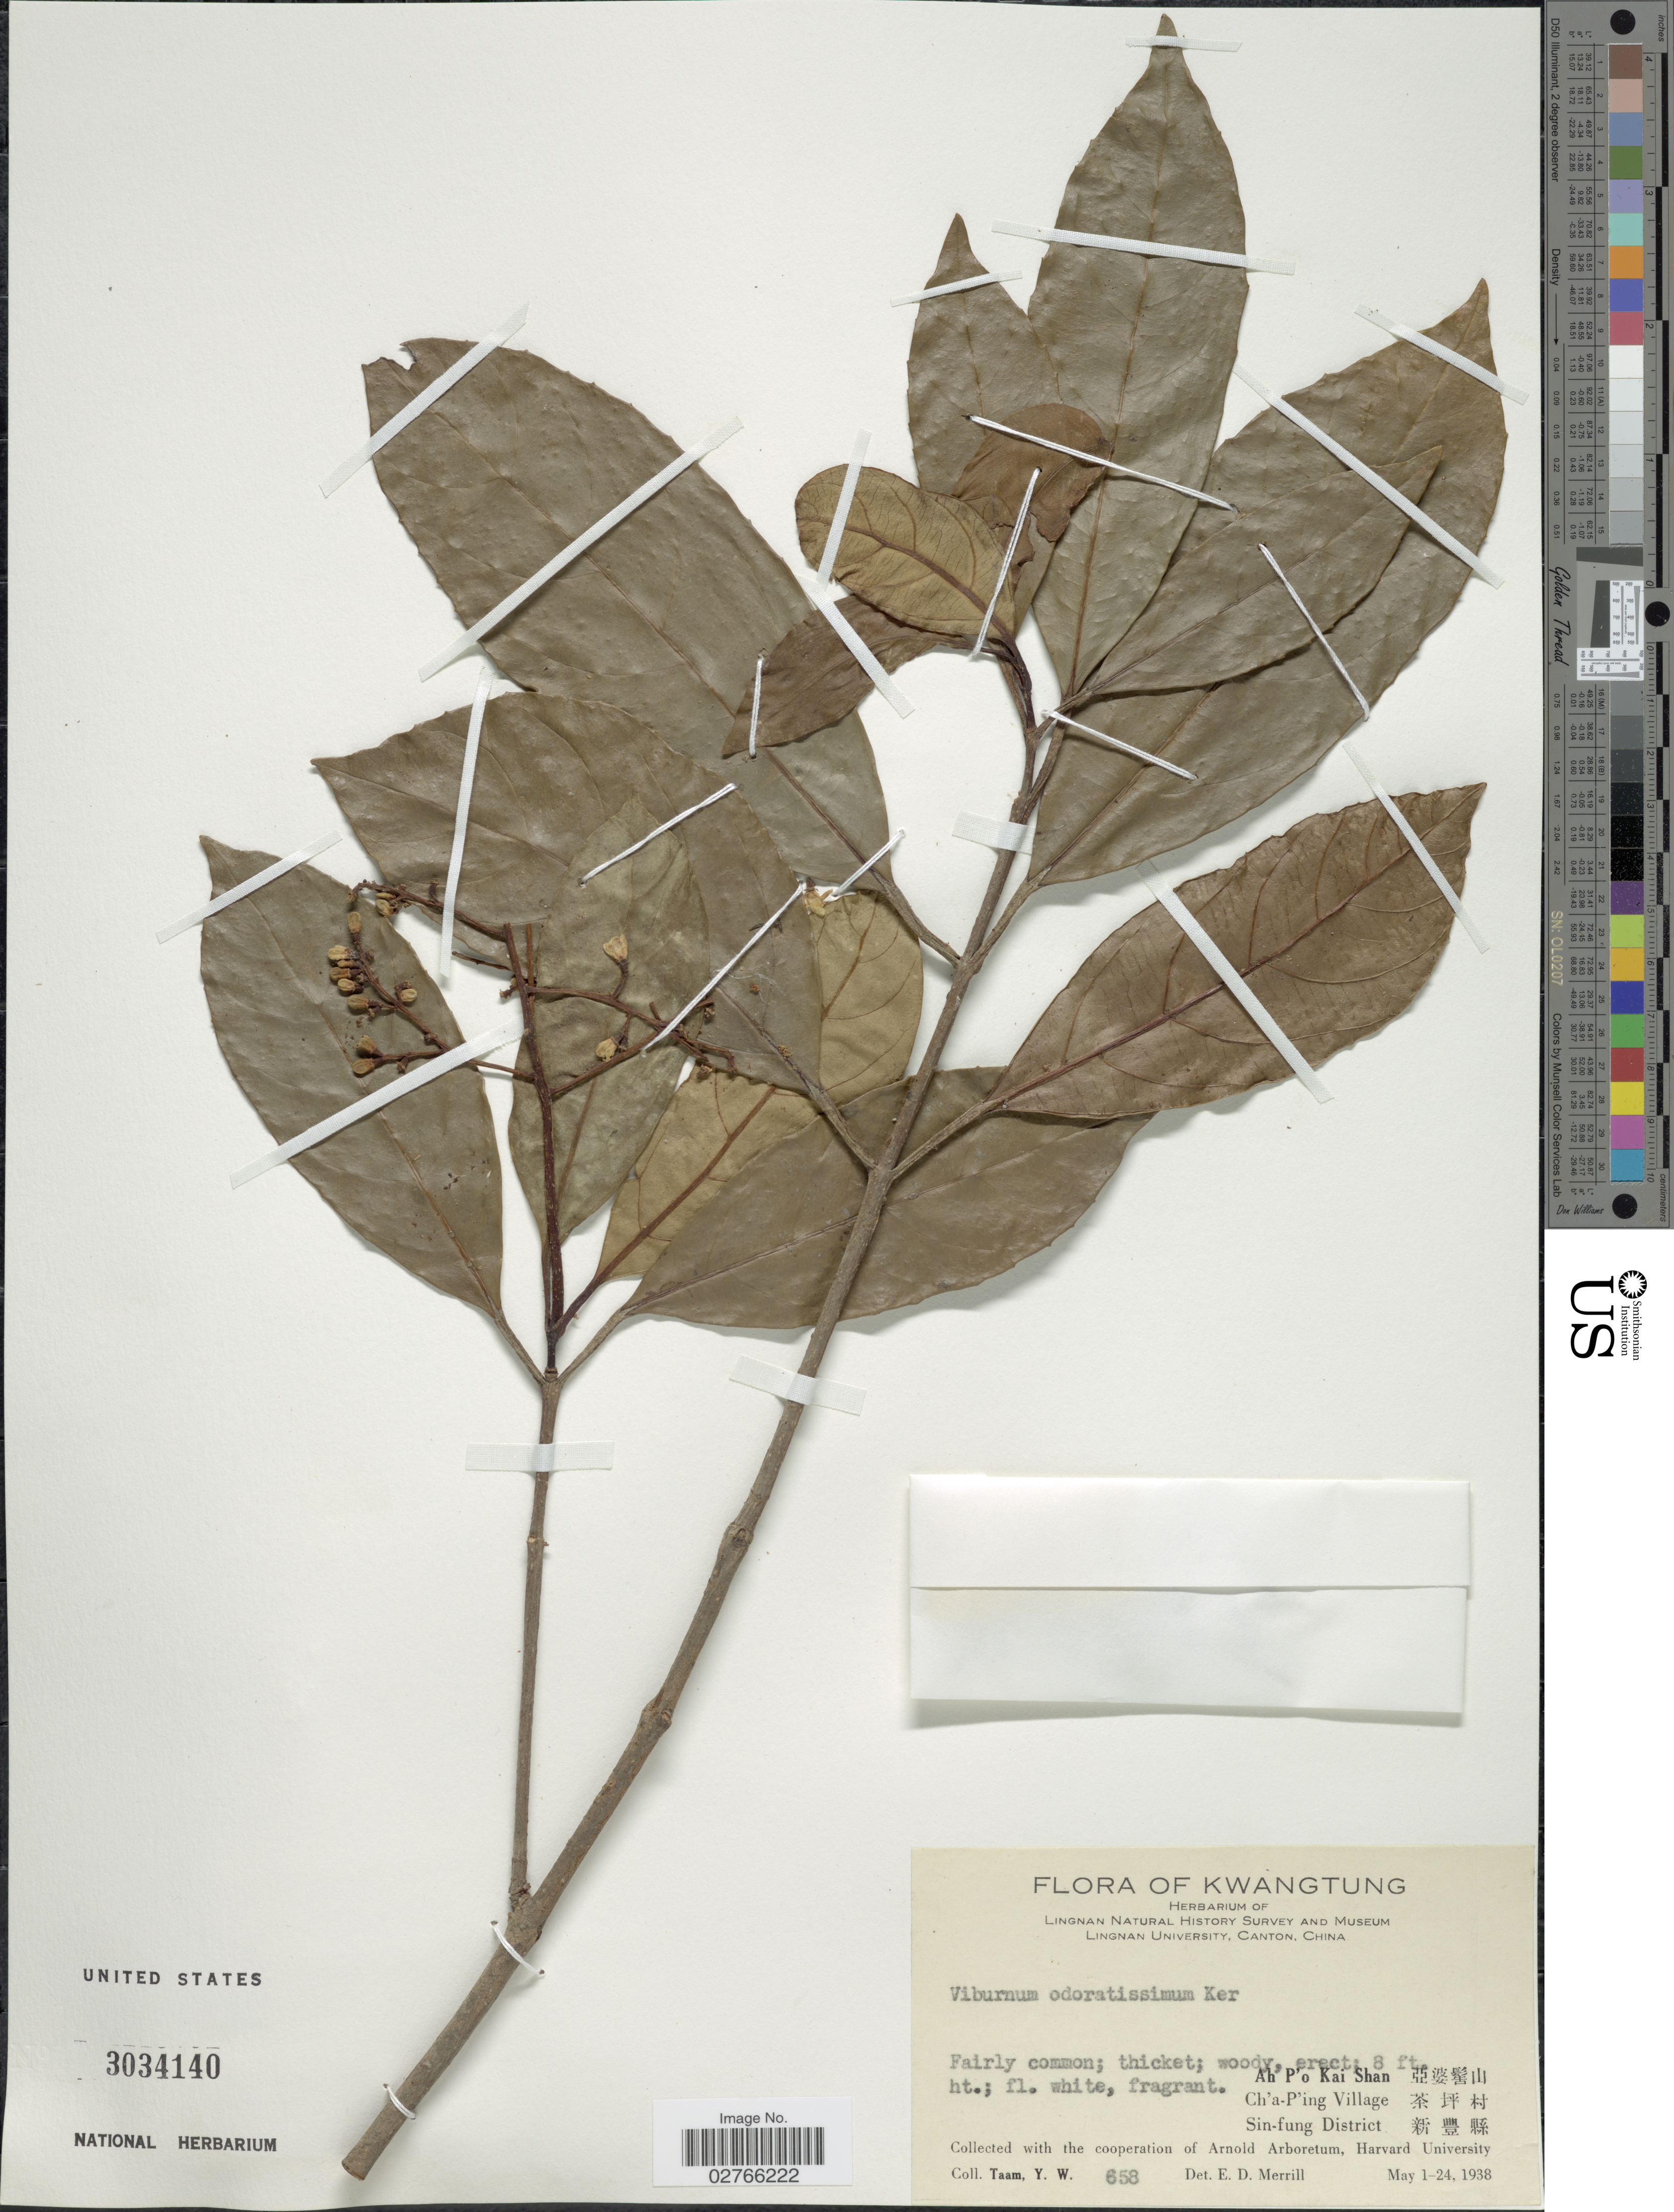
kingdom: Plantae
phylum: Tracheophyta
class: Magnoliopsida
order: Dipsacales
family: Viburnaceae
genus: Viburnum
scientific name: Viburnum odoratissimum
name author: Ker Gawl.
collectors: Y. W. Taam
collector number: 658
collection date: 1938-05-01/1938-05-24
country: China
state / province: Guangdong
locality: Kwangtung, Ah P'o Kai Shan, Ch'a-P'ing Village, Sin-fung District.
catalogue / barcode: US 3034140